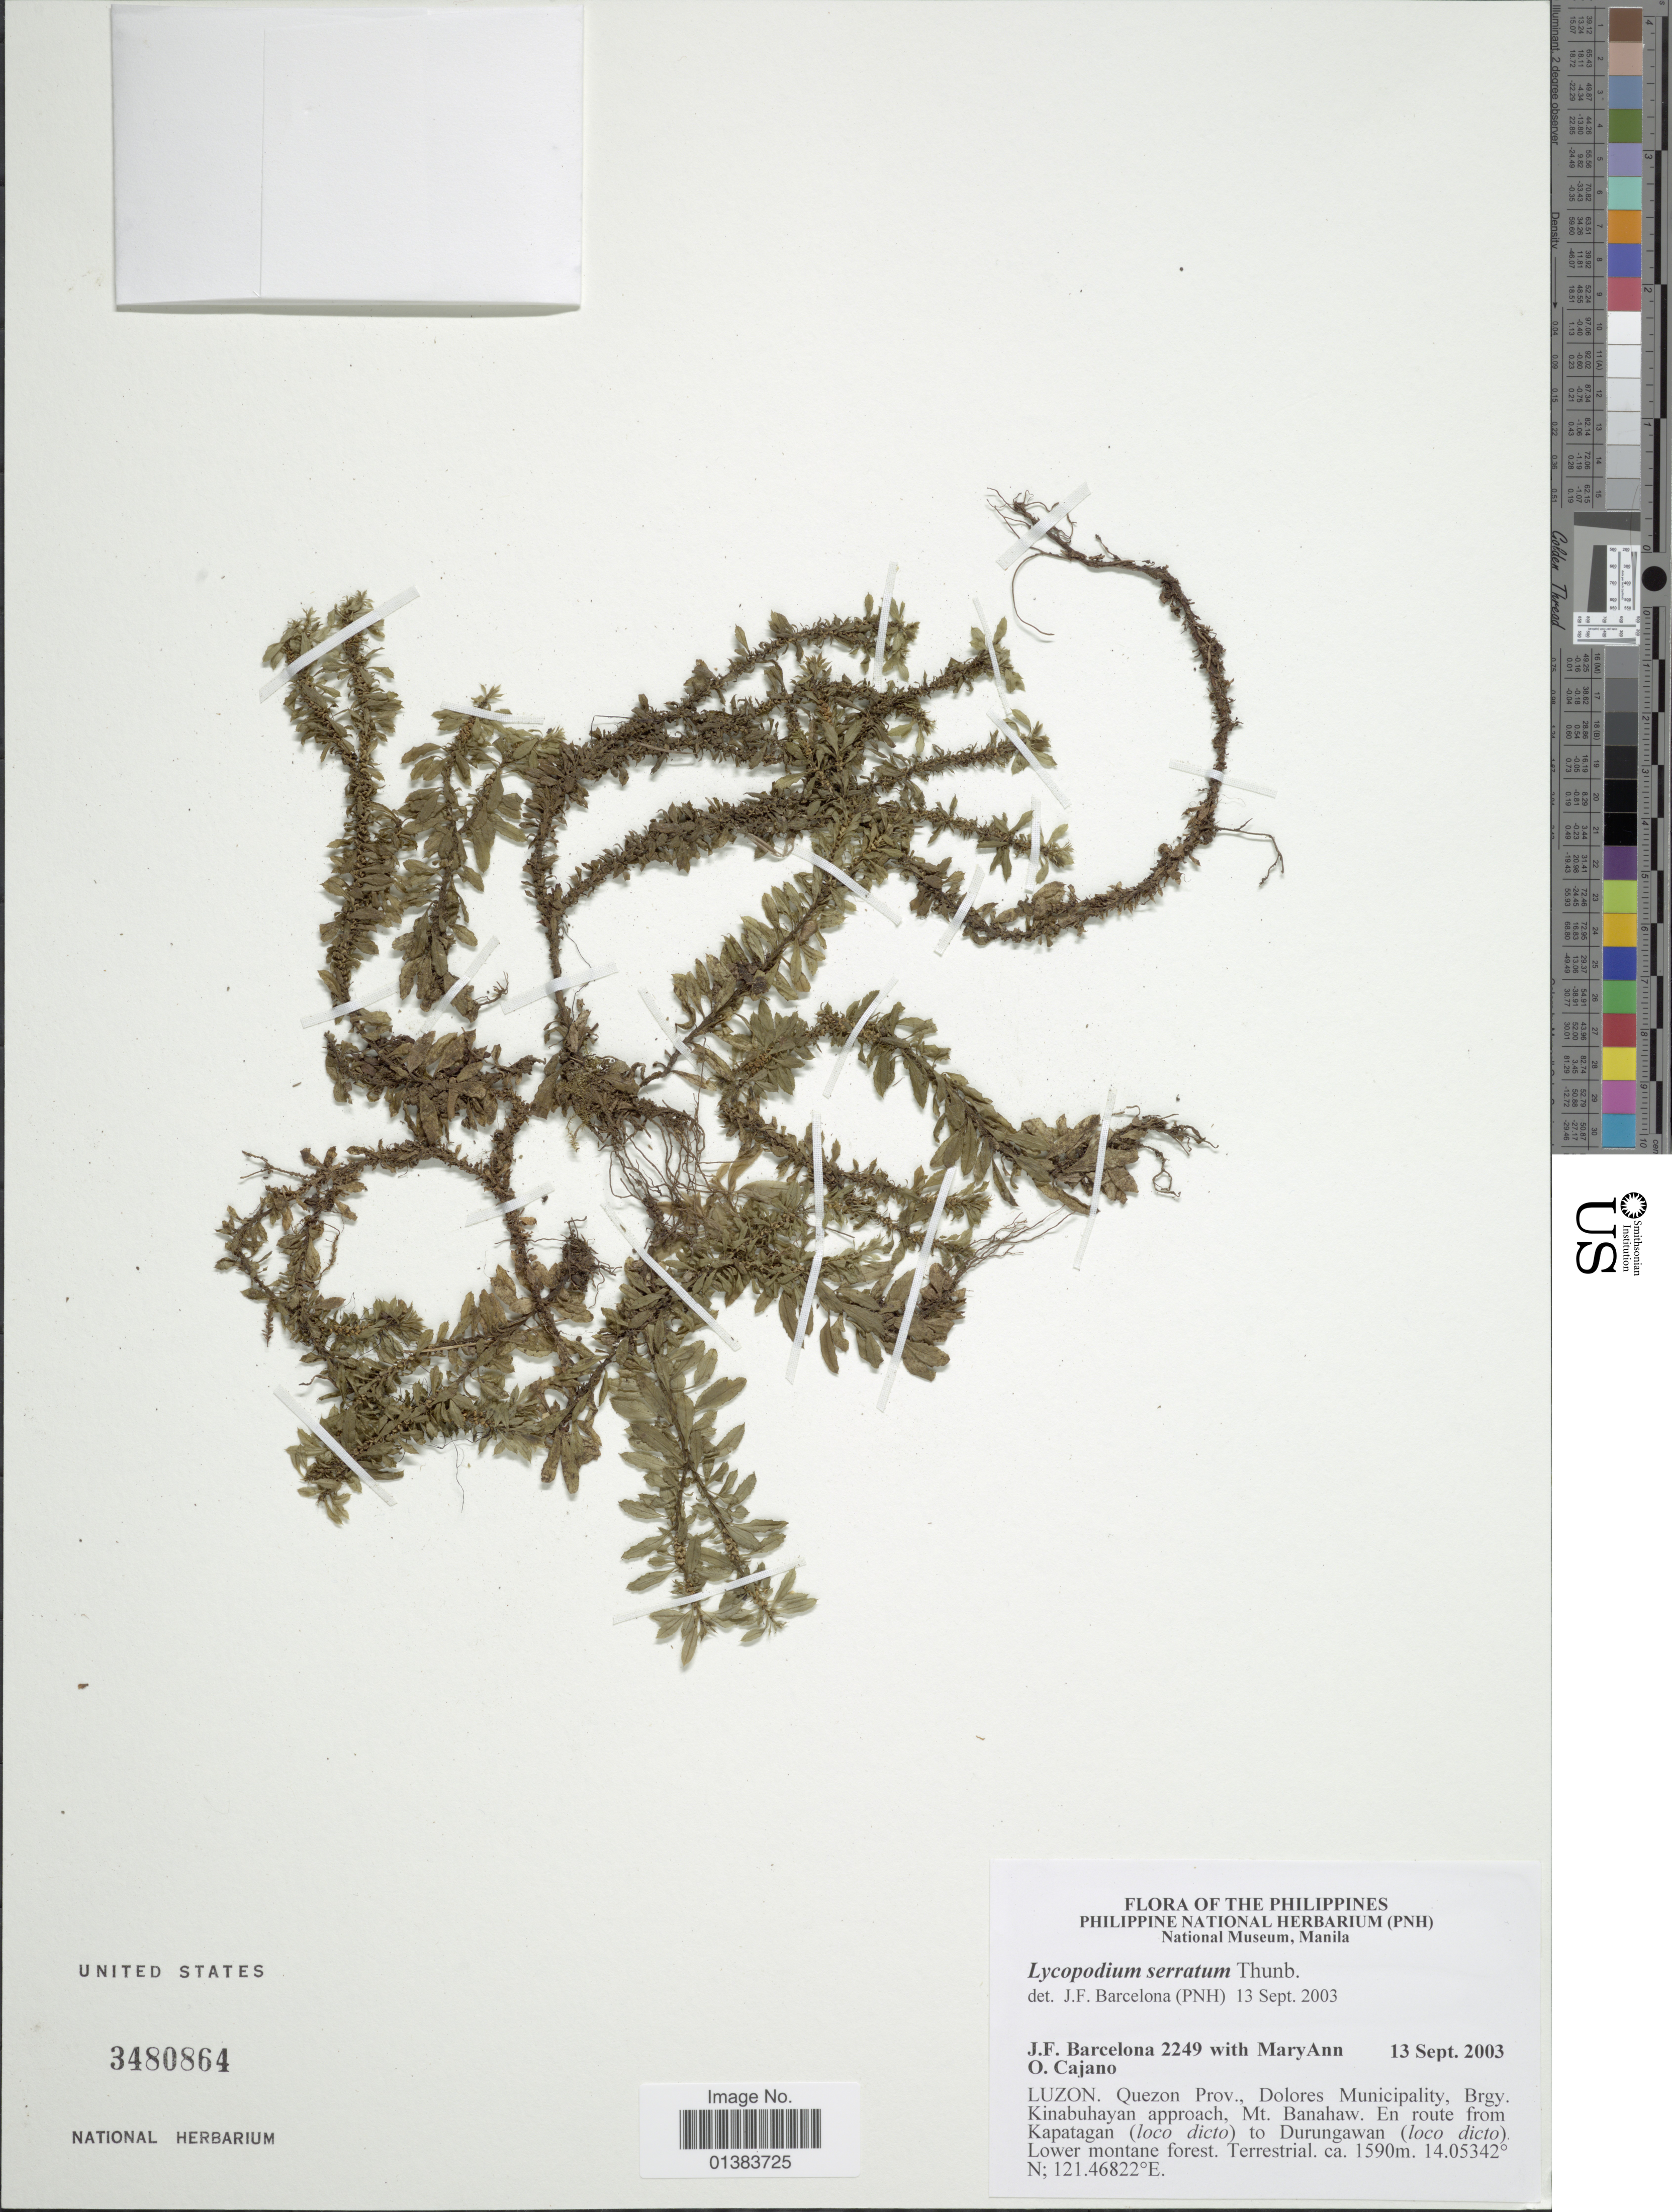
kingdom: Plantae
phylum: Tracheophyta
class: Lycopodiopsida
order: Lycopodiales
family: Lycopodiaceae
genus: Huperzia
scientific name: Huperzia serrata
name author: (Thunb.) Trevis.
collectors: J. F. Barcelona & M. Cajano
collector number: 2249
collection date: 2003-09-13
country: Philippines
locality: Luzon: Quezon Prov., Dolores Municipality, Brgy. Kinabuhayan approach, Mt. Banahaw. En route from Kapatagan (loco dicto) to Durungawan (loco dicto)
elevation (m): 1590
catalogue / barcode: US 3480864